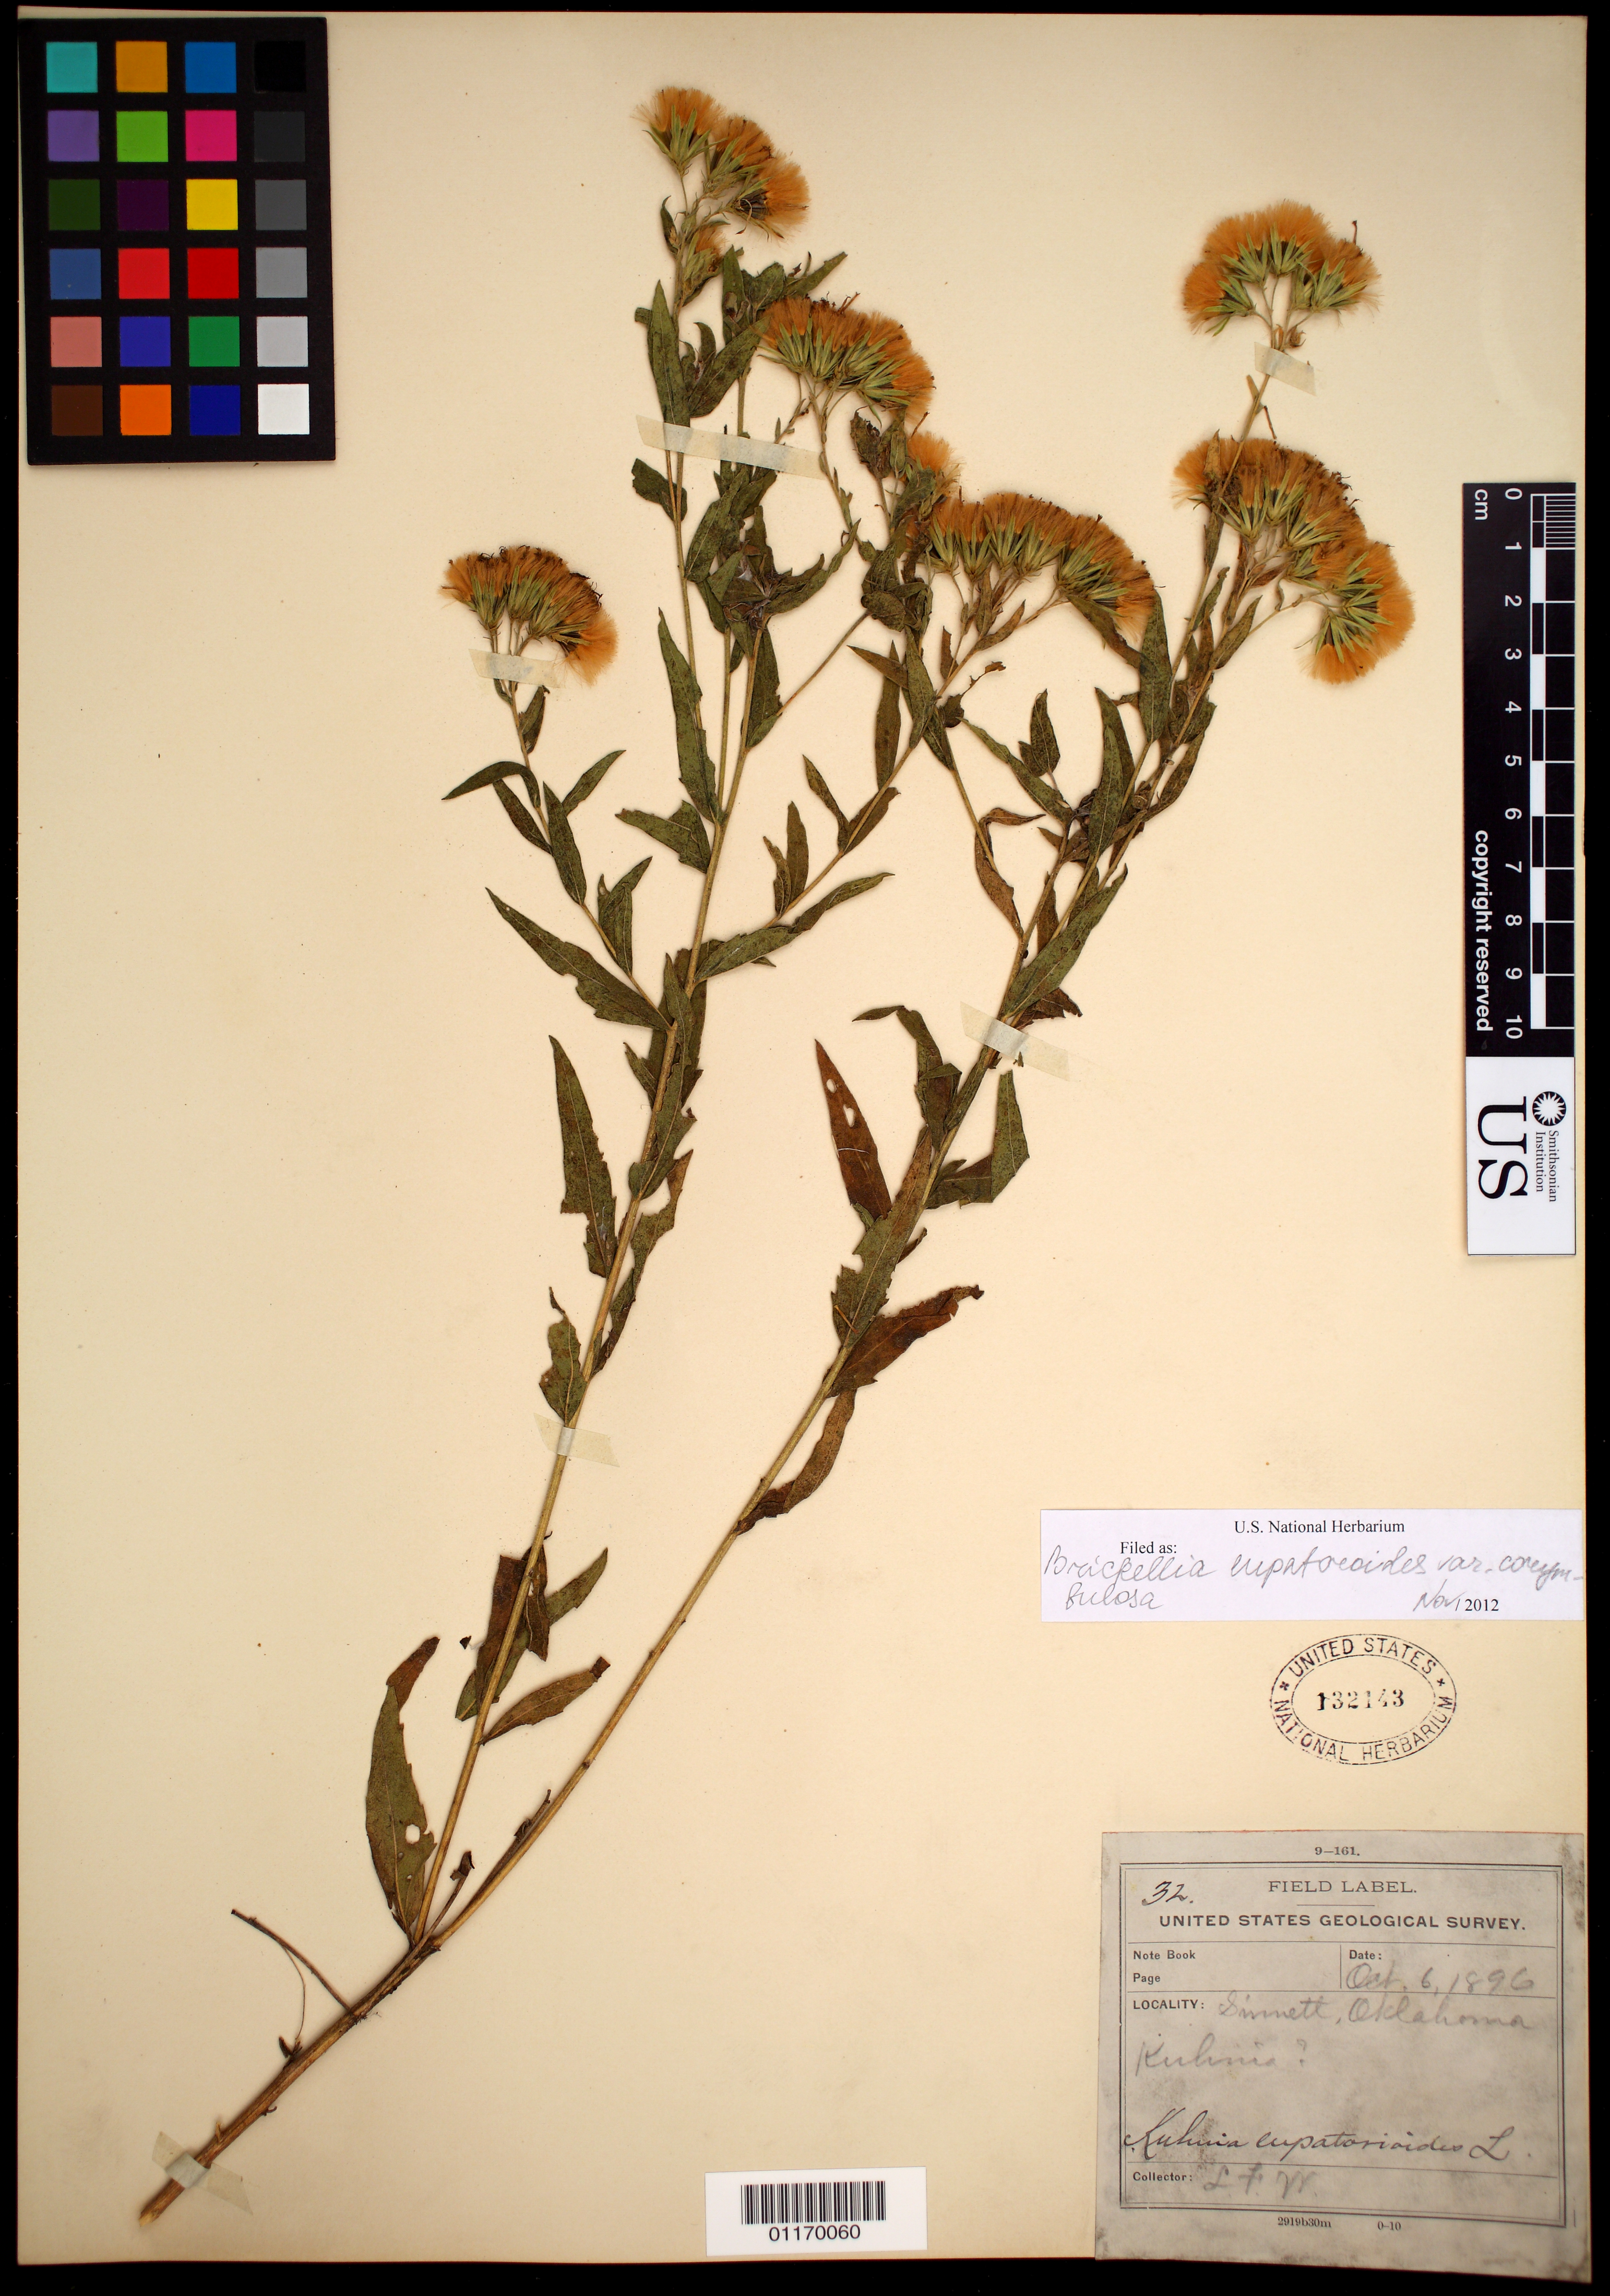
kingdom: Plantae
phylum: Tracheophyta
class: Magnoliopsida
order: Asterales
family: Asteraceae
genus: Brickellia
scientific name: Brickellia eupatorioides var. corymbulosa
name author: (Torr. & A. Gray) Shinners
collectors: L. F. Ward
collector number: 32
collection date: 1896-10-06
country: United States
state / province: Oklahoma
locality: Sinnett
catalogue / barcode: US 132143